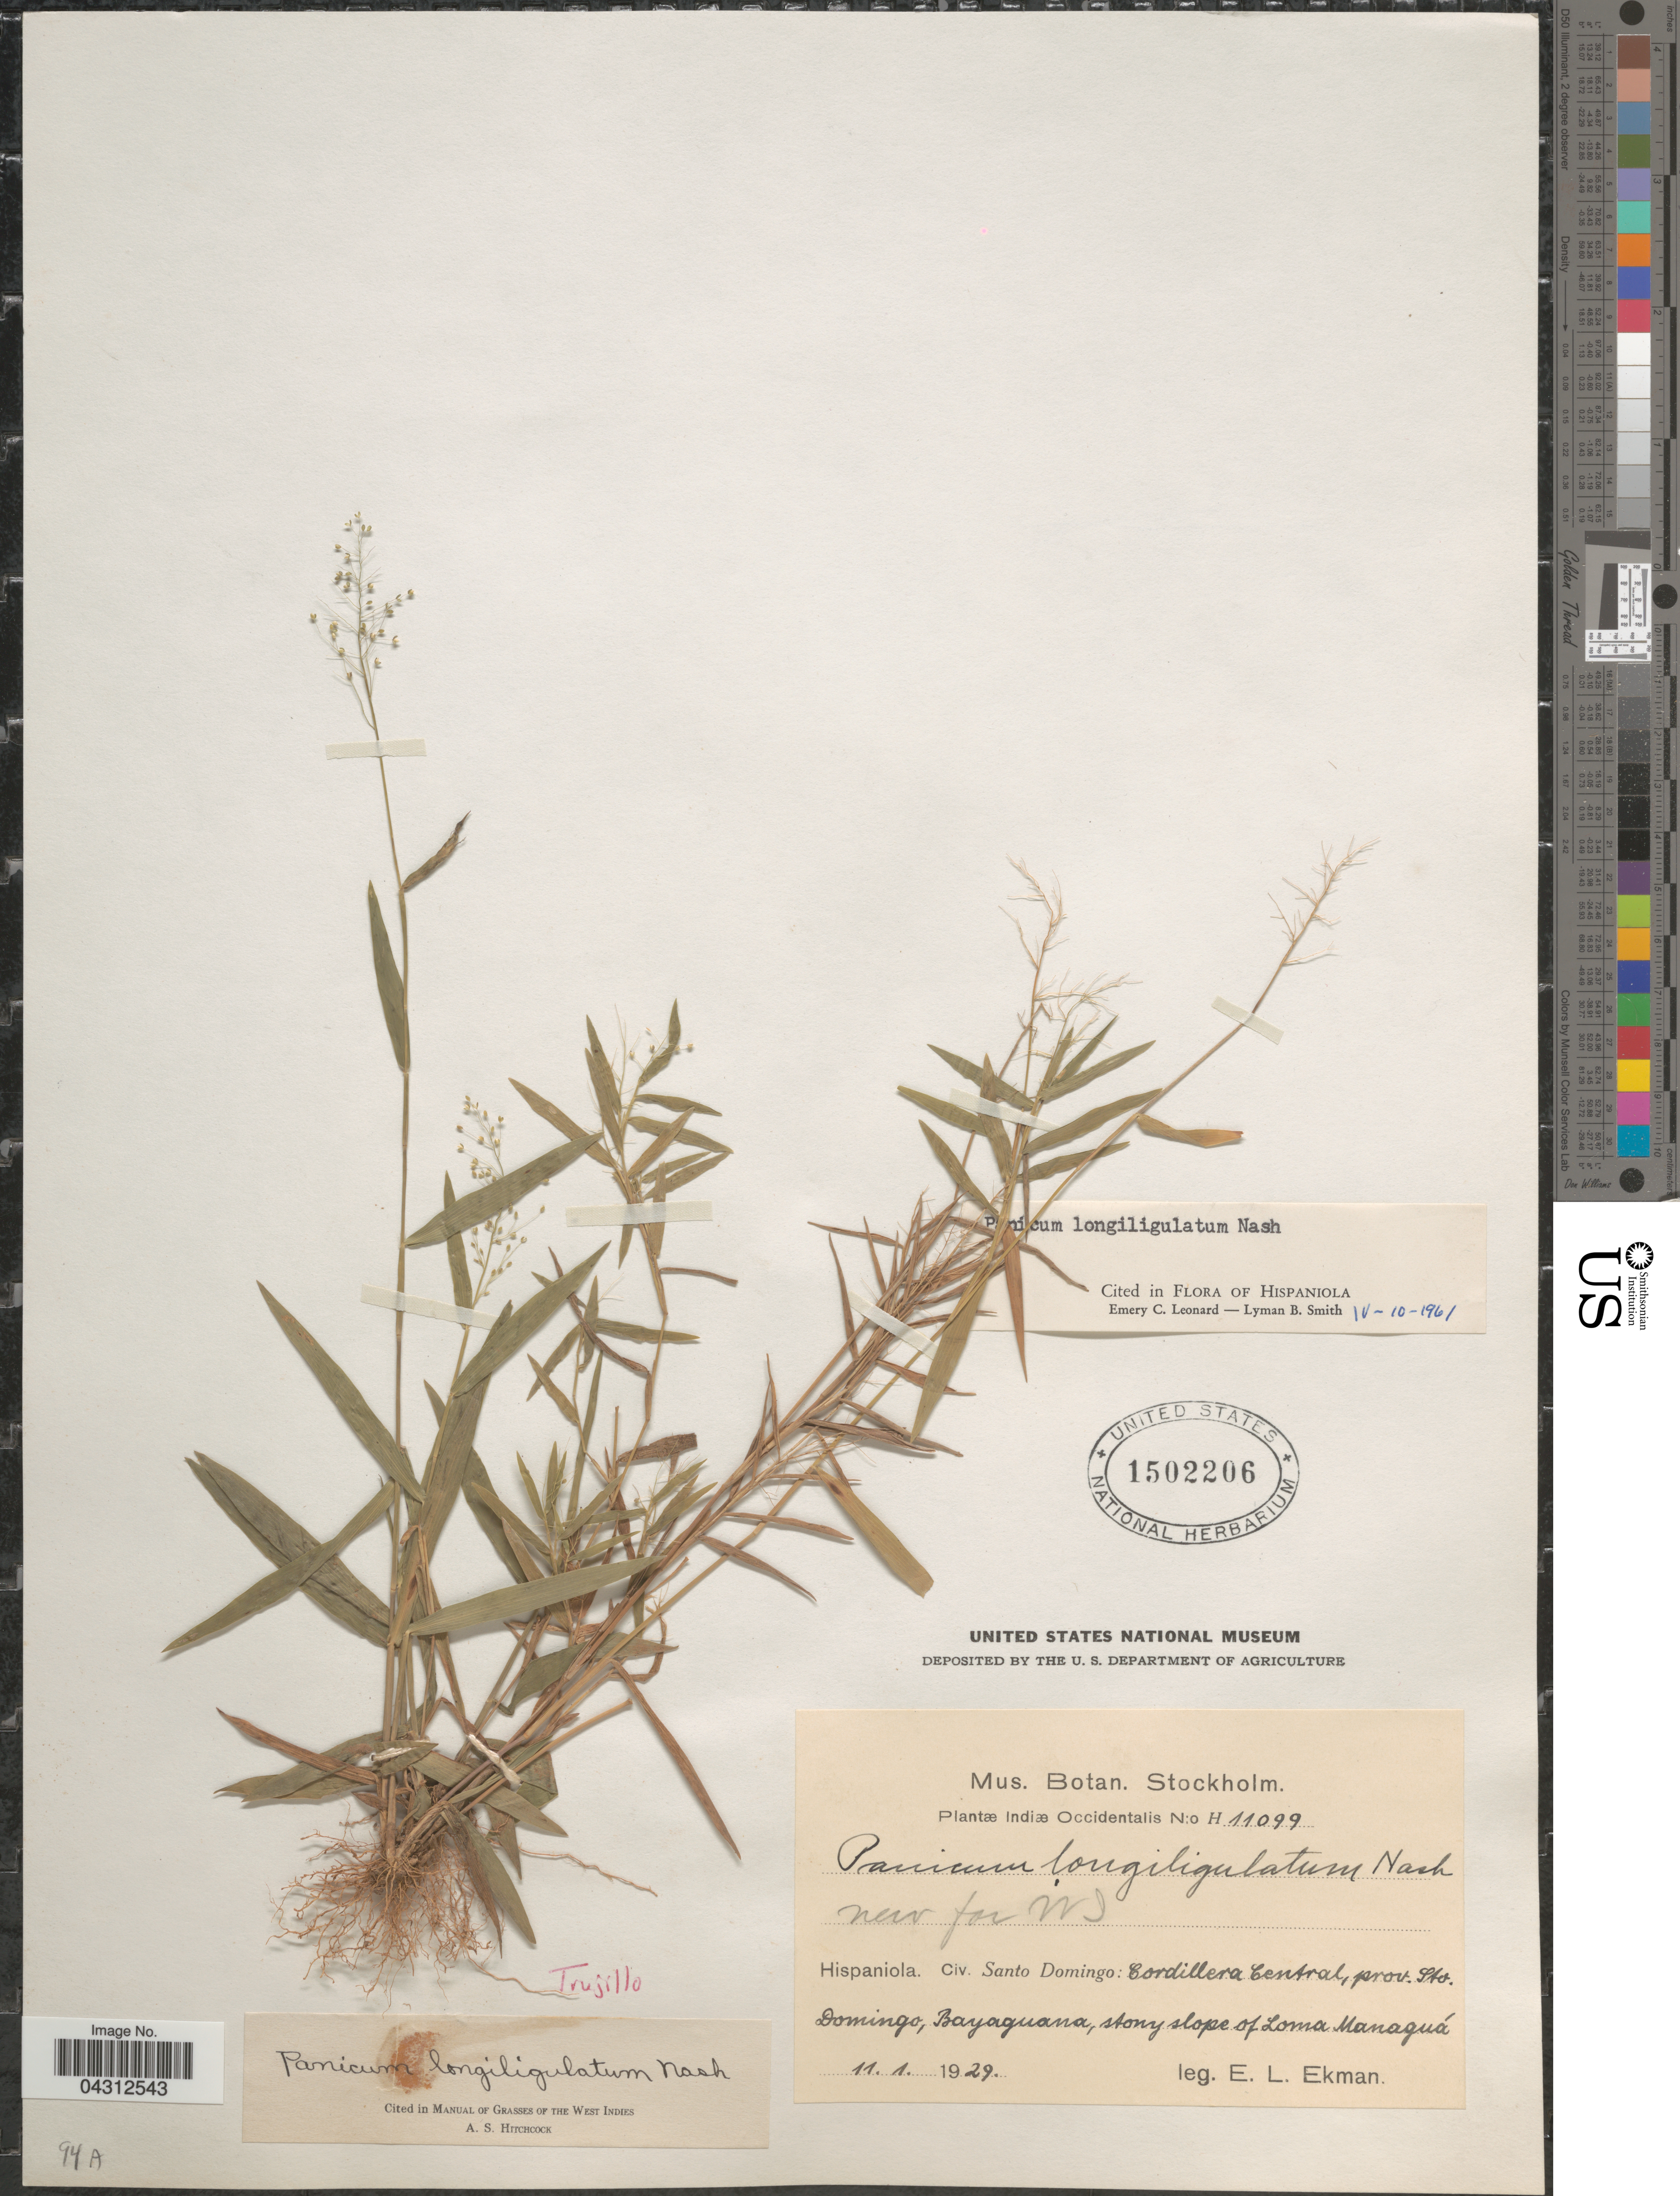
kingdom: Plantae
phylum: Tracheophyta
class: Liliopsida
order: Poales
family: Poaceae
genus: Dichanthelium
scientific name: Dichanthelium acuminatum var. longiligulatum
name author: (Nash) Gould & C.A. Clark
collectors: E. L. Ekman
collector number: H11099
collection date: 1929-01-11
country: Dominican Republic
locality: Indiæ Occidentalis. Hispaniola. Civ. Santo Domingo: Cordillera Central, prov. Sto. Domingo, Bayaguana, stony slope of Loma Managuá.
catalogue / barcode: US 1502206